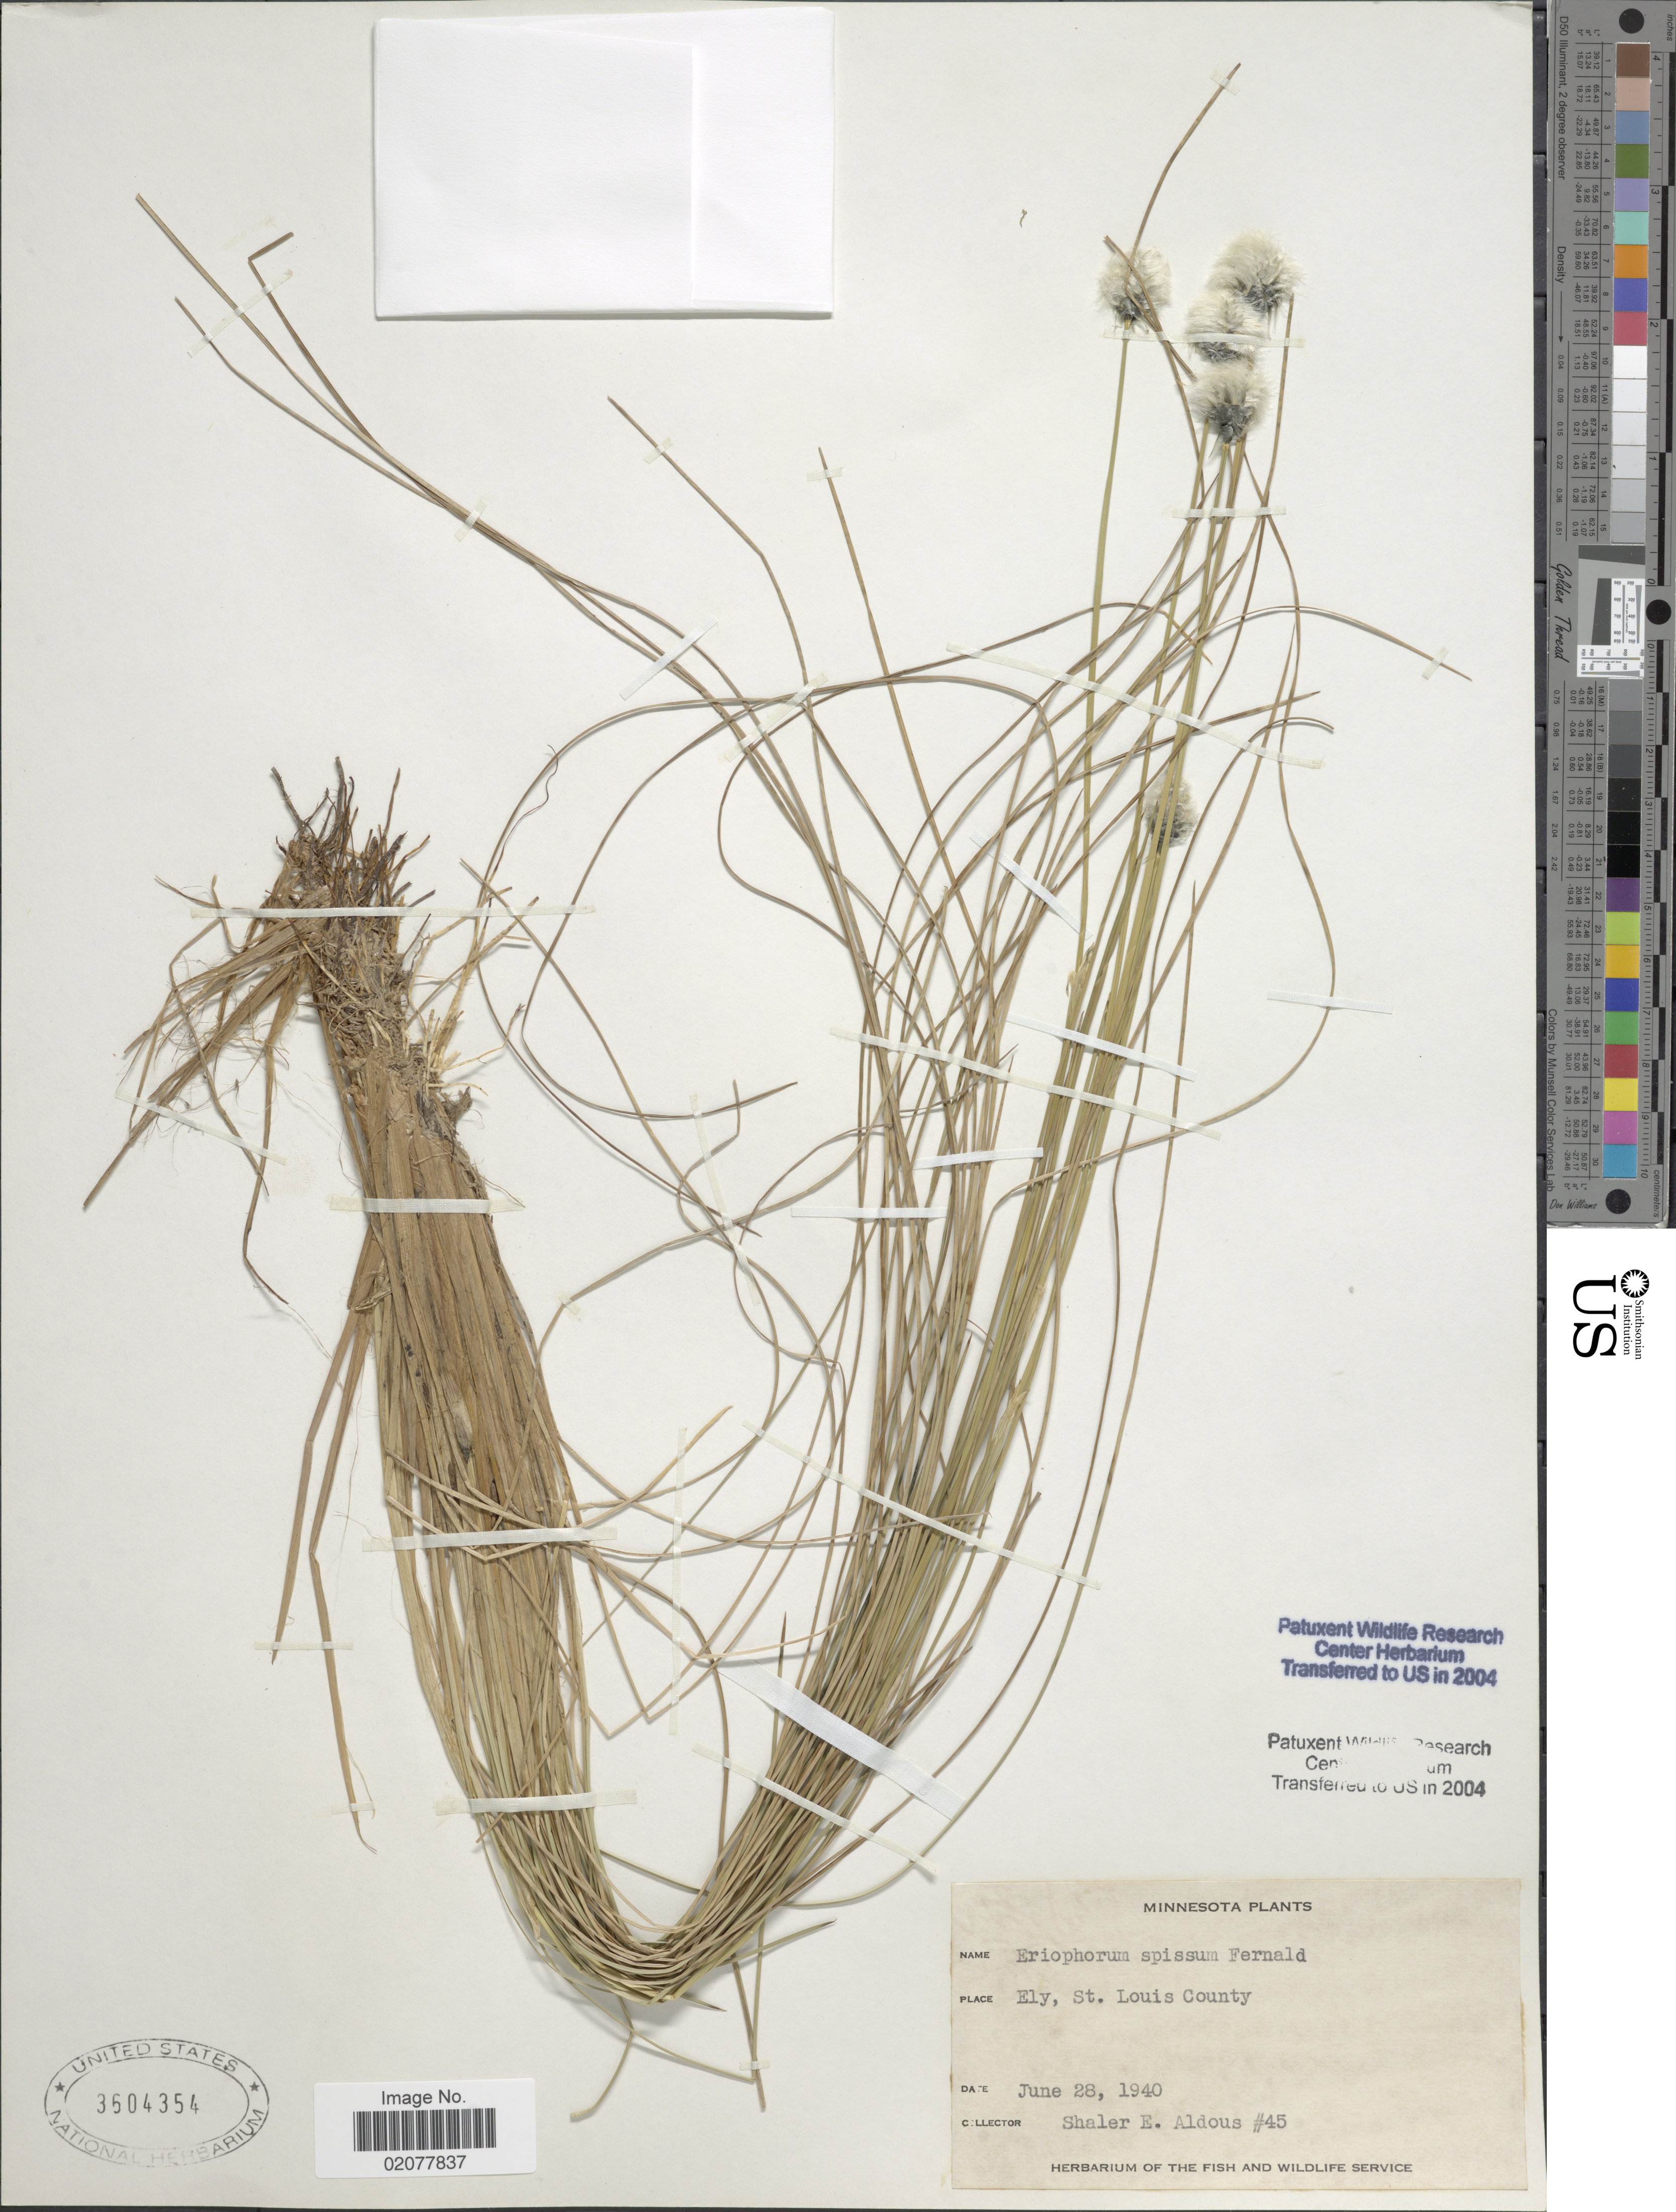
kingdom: Plantae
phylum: Tracheophyta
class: Liliopsida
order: Poales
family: Cyperaceae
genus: Eriophorum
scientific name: Eriophorum spissum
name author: Fernald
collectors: S. Aldous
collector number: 45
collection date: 1940-06-28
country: United States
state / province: Minnesota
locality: Ely, St. Louis County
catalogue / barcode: US 3604354